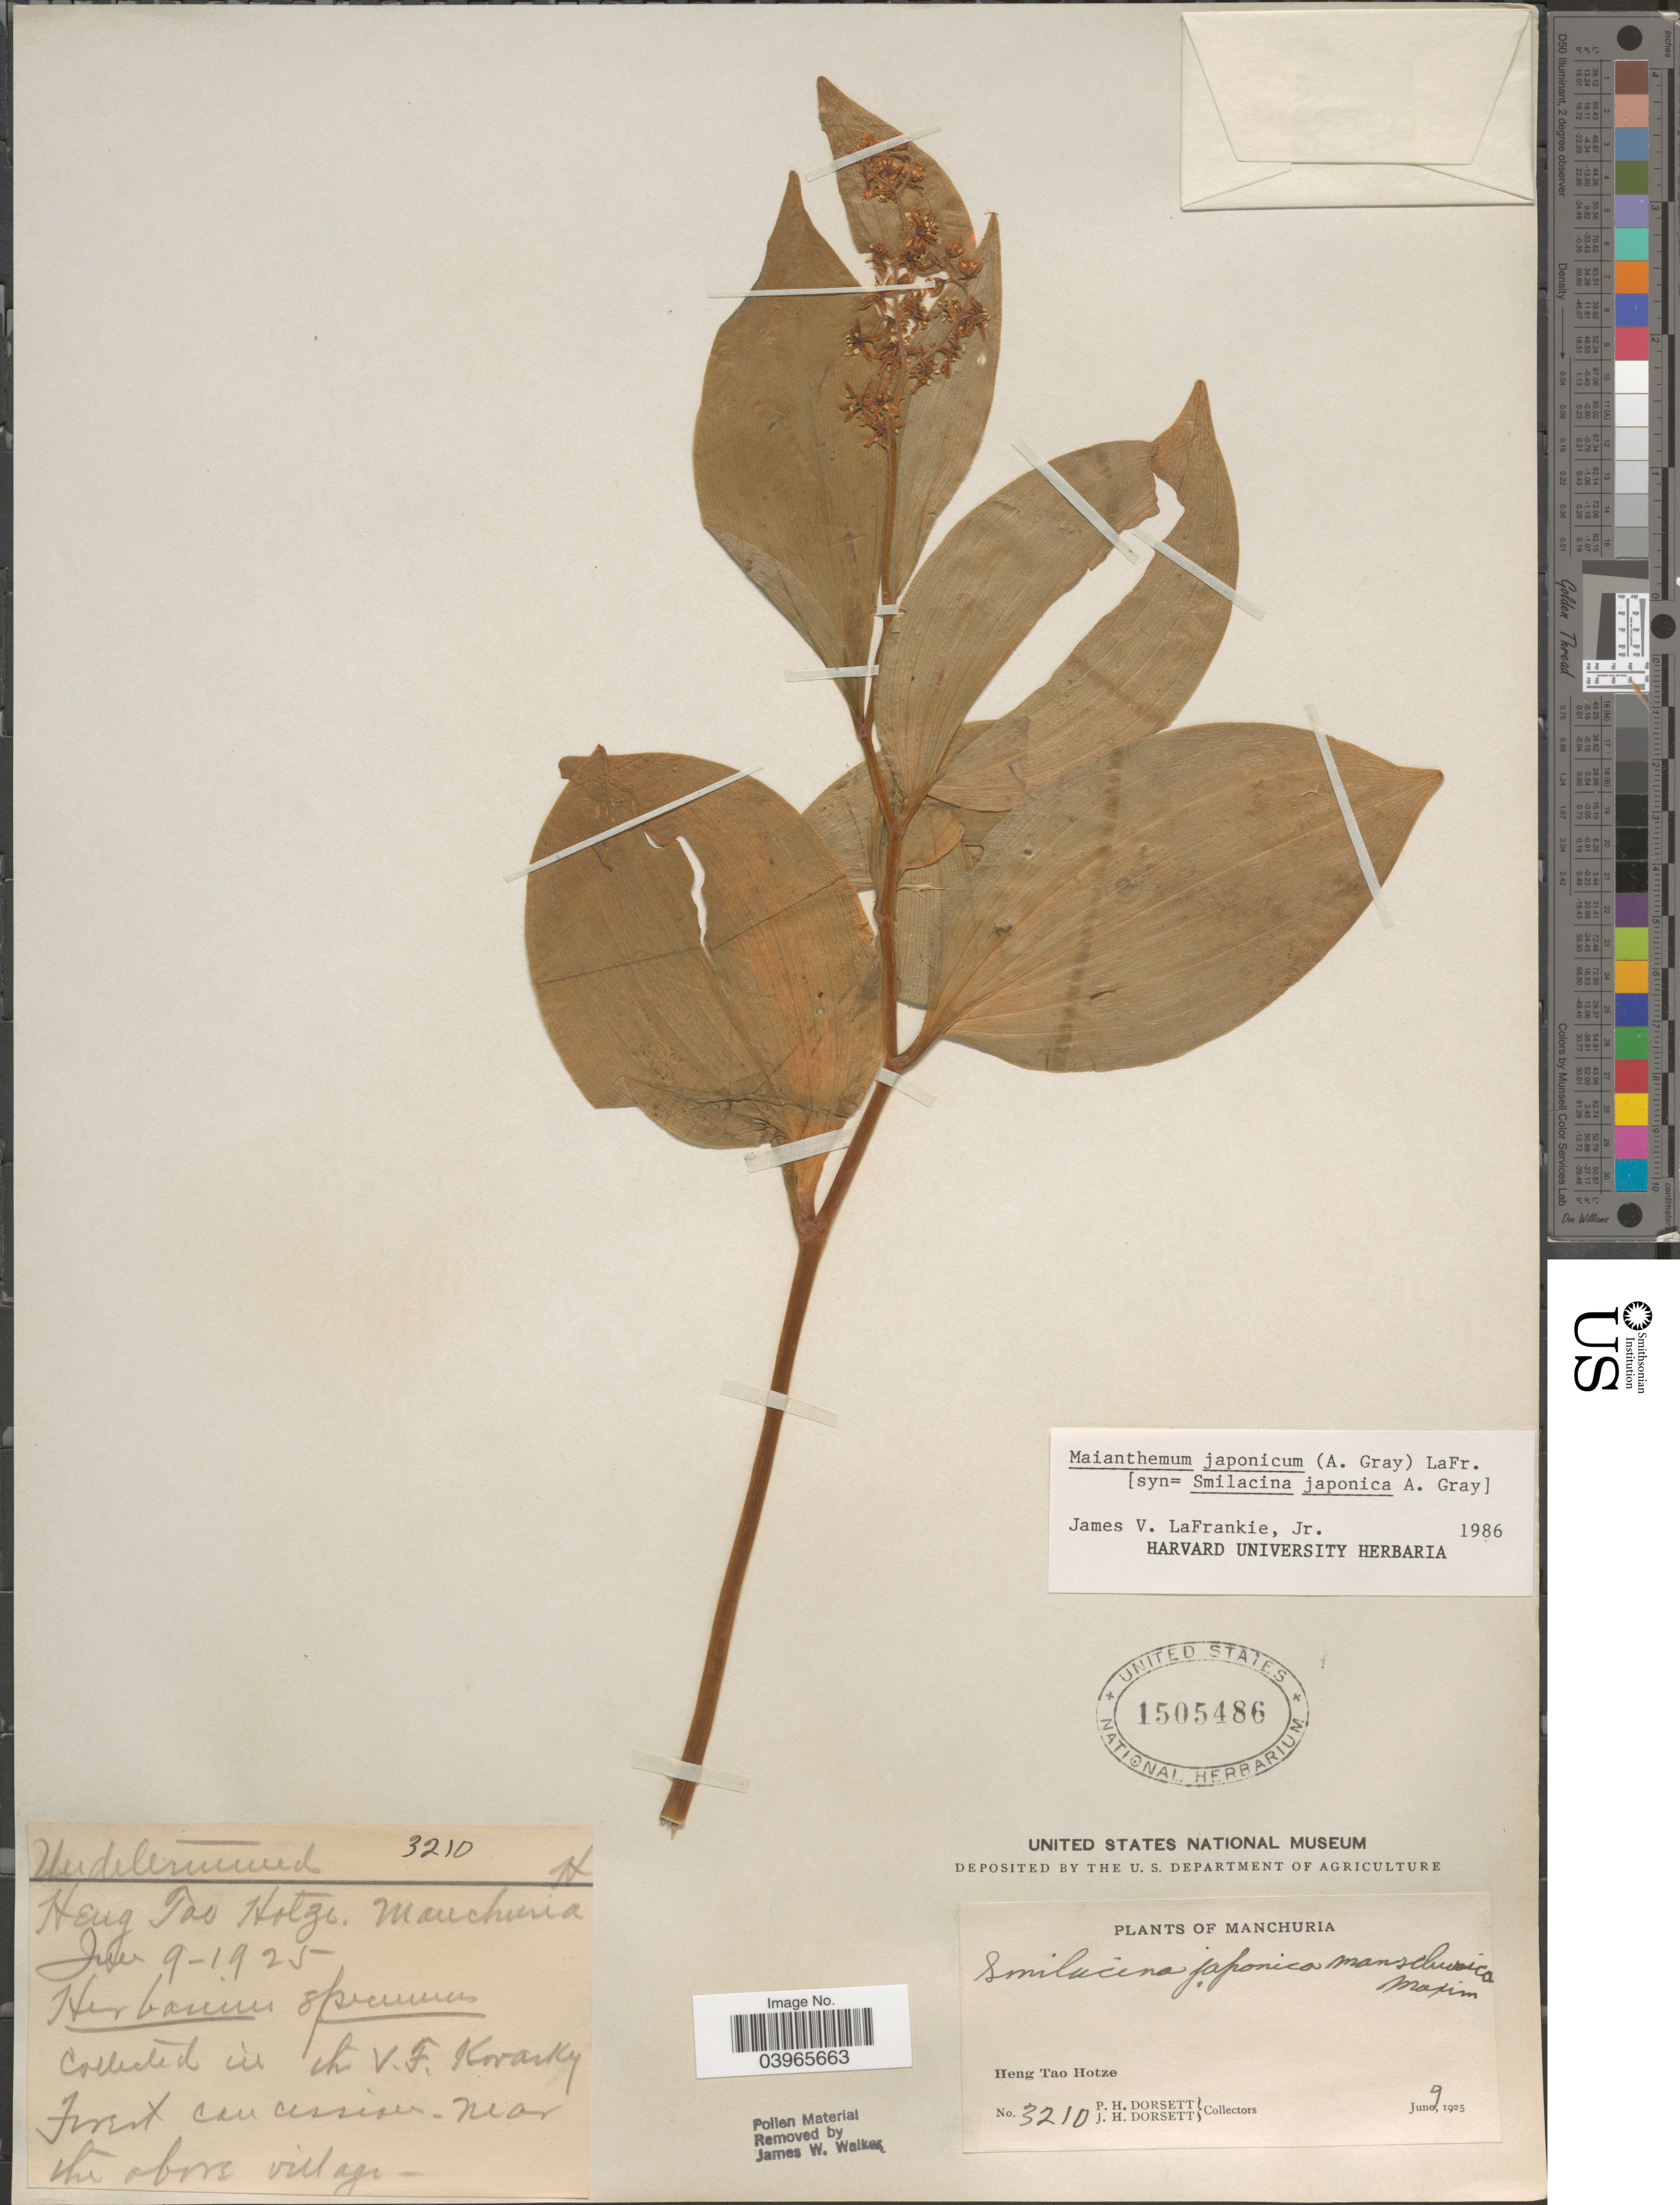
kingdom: Plantae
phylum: Tracheophyta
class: Liliopsida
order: Asparagales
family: Asparagaceae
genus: Maianthemum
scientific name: Maianthemum japonicum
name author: (A. Gray) La Frankie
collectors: P. H. Dorsett & J. Dorsett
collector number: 3210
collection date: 1925-06-09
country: China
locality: Manchuria. Heng Tao Hotze. In the V. F. Kovasky Forest concession. near the above village.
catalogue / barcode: US 1505486